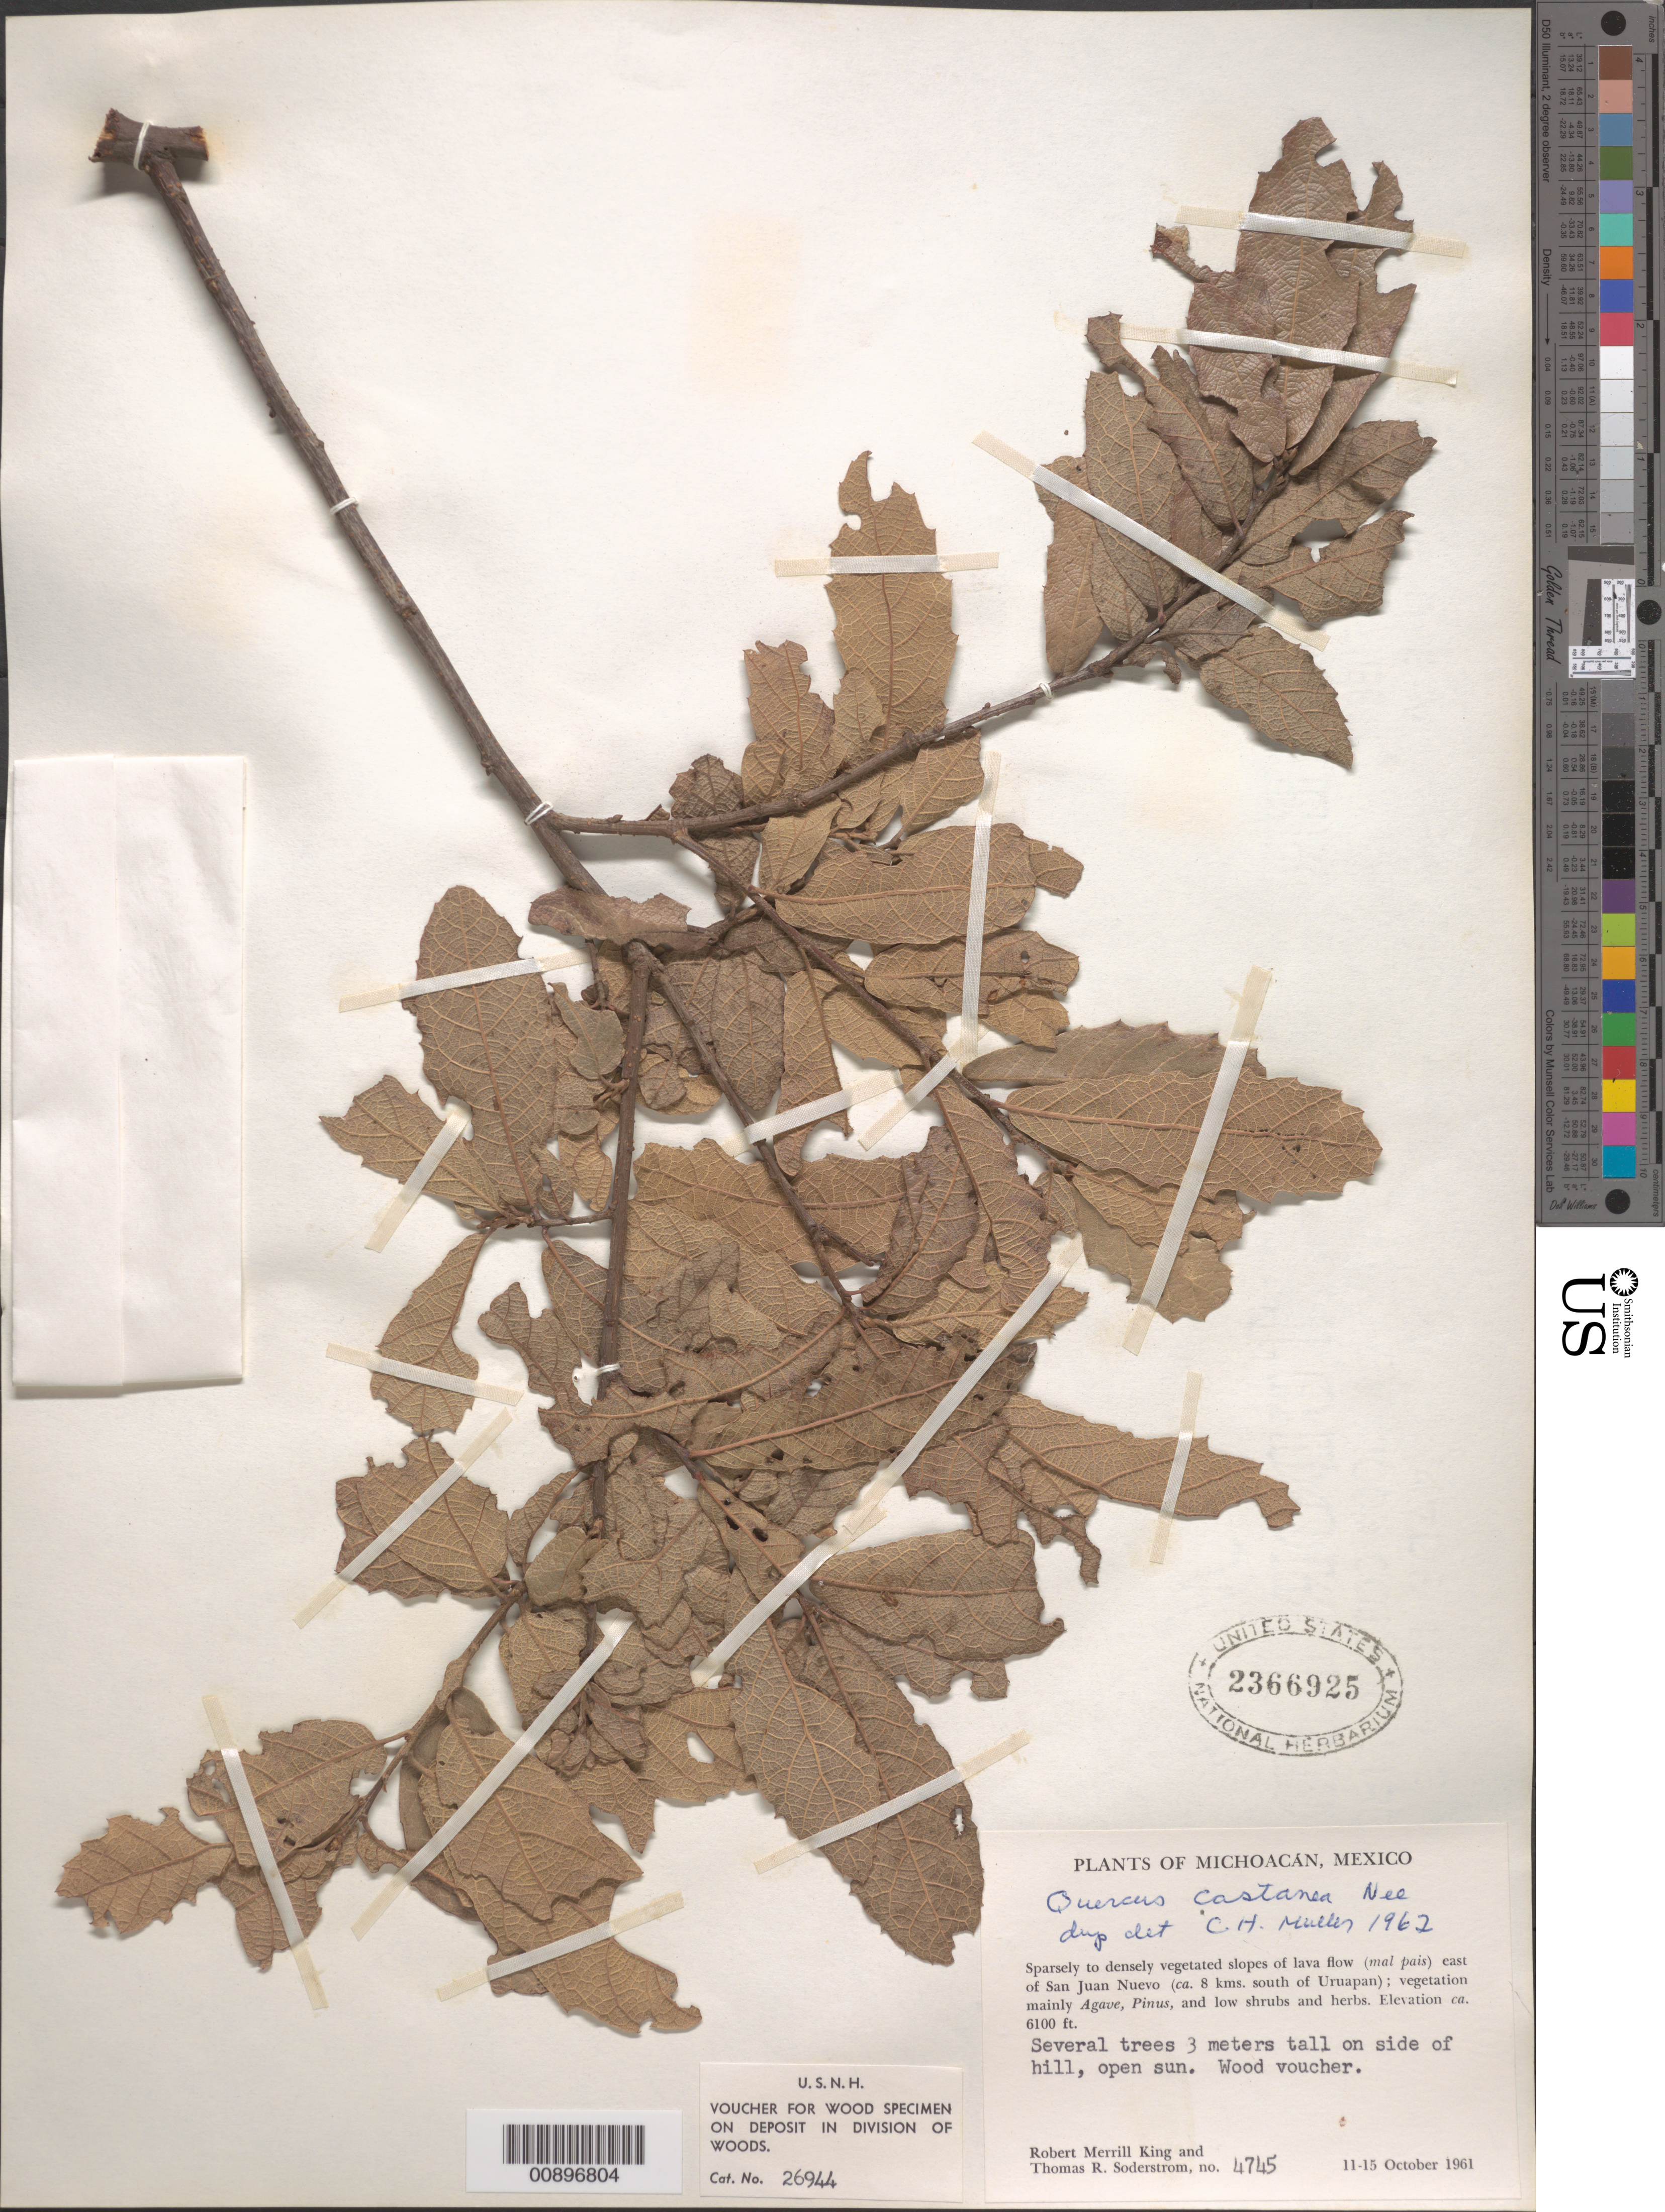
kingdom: Plantae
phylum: Tracheophyta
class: Magnoliopsida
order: Fagales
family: Fagaceae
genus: Quercus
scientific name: Quercus castanea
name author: Née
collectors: R. M. King & T. R. Soderstrom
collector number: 4745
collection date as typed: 11 Oct 1961 to 15 Oct 1961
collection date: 1961-10-11/1961-10-15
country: Mexico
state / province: Michoacán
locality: Slopes of lava flow (mal pais) east of San Juan Nuevo (ca. 8 kms. South of Uruapan). Michoacán.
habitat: On side of hill, open sun. Sparsely to densely vegetated slopes of lava flow (mal pais); vegetation mainly Agave, Pinus, ..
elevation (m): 1859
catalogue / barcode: US 2366925